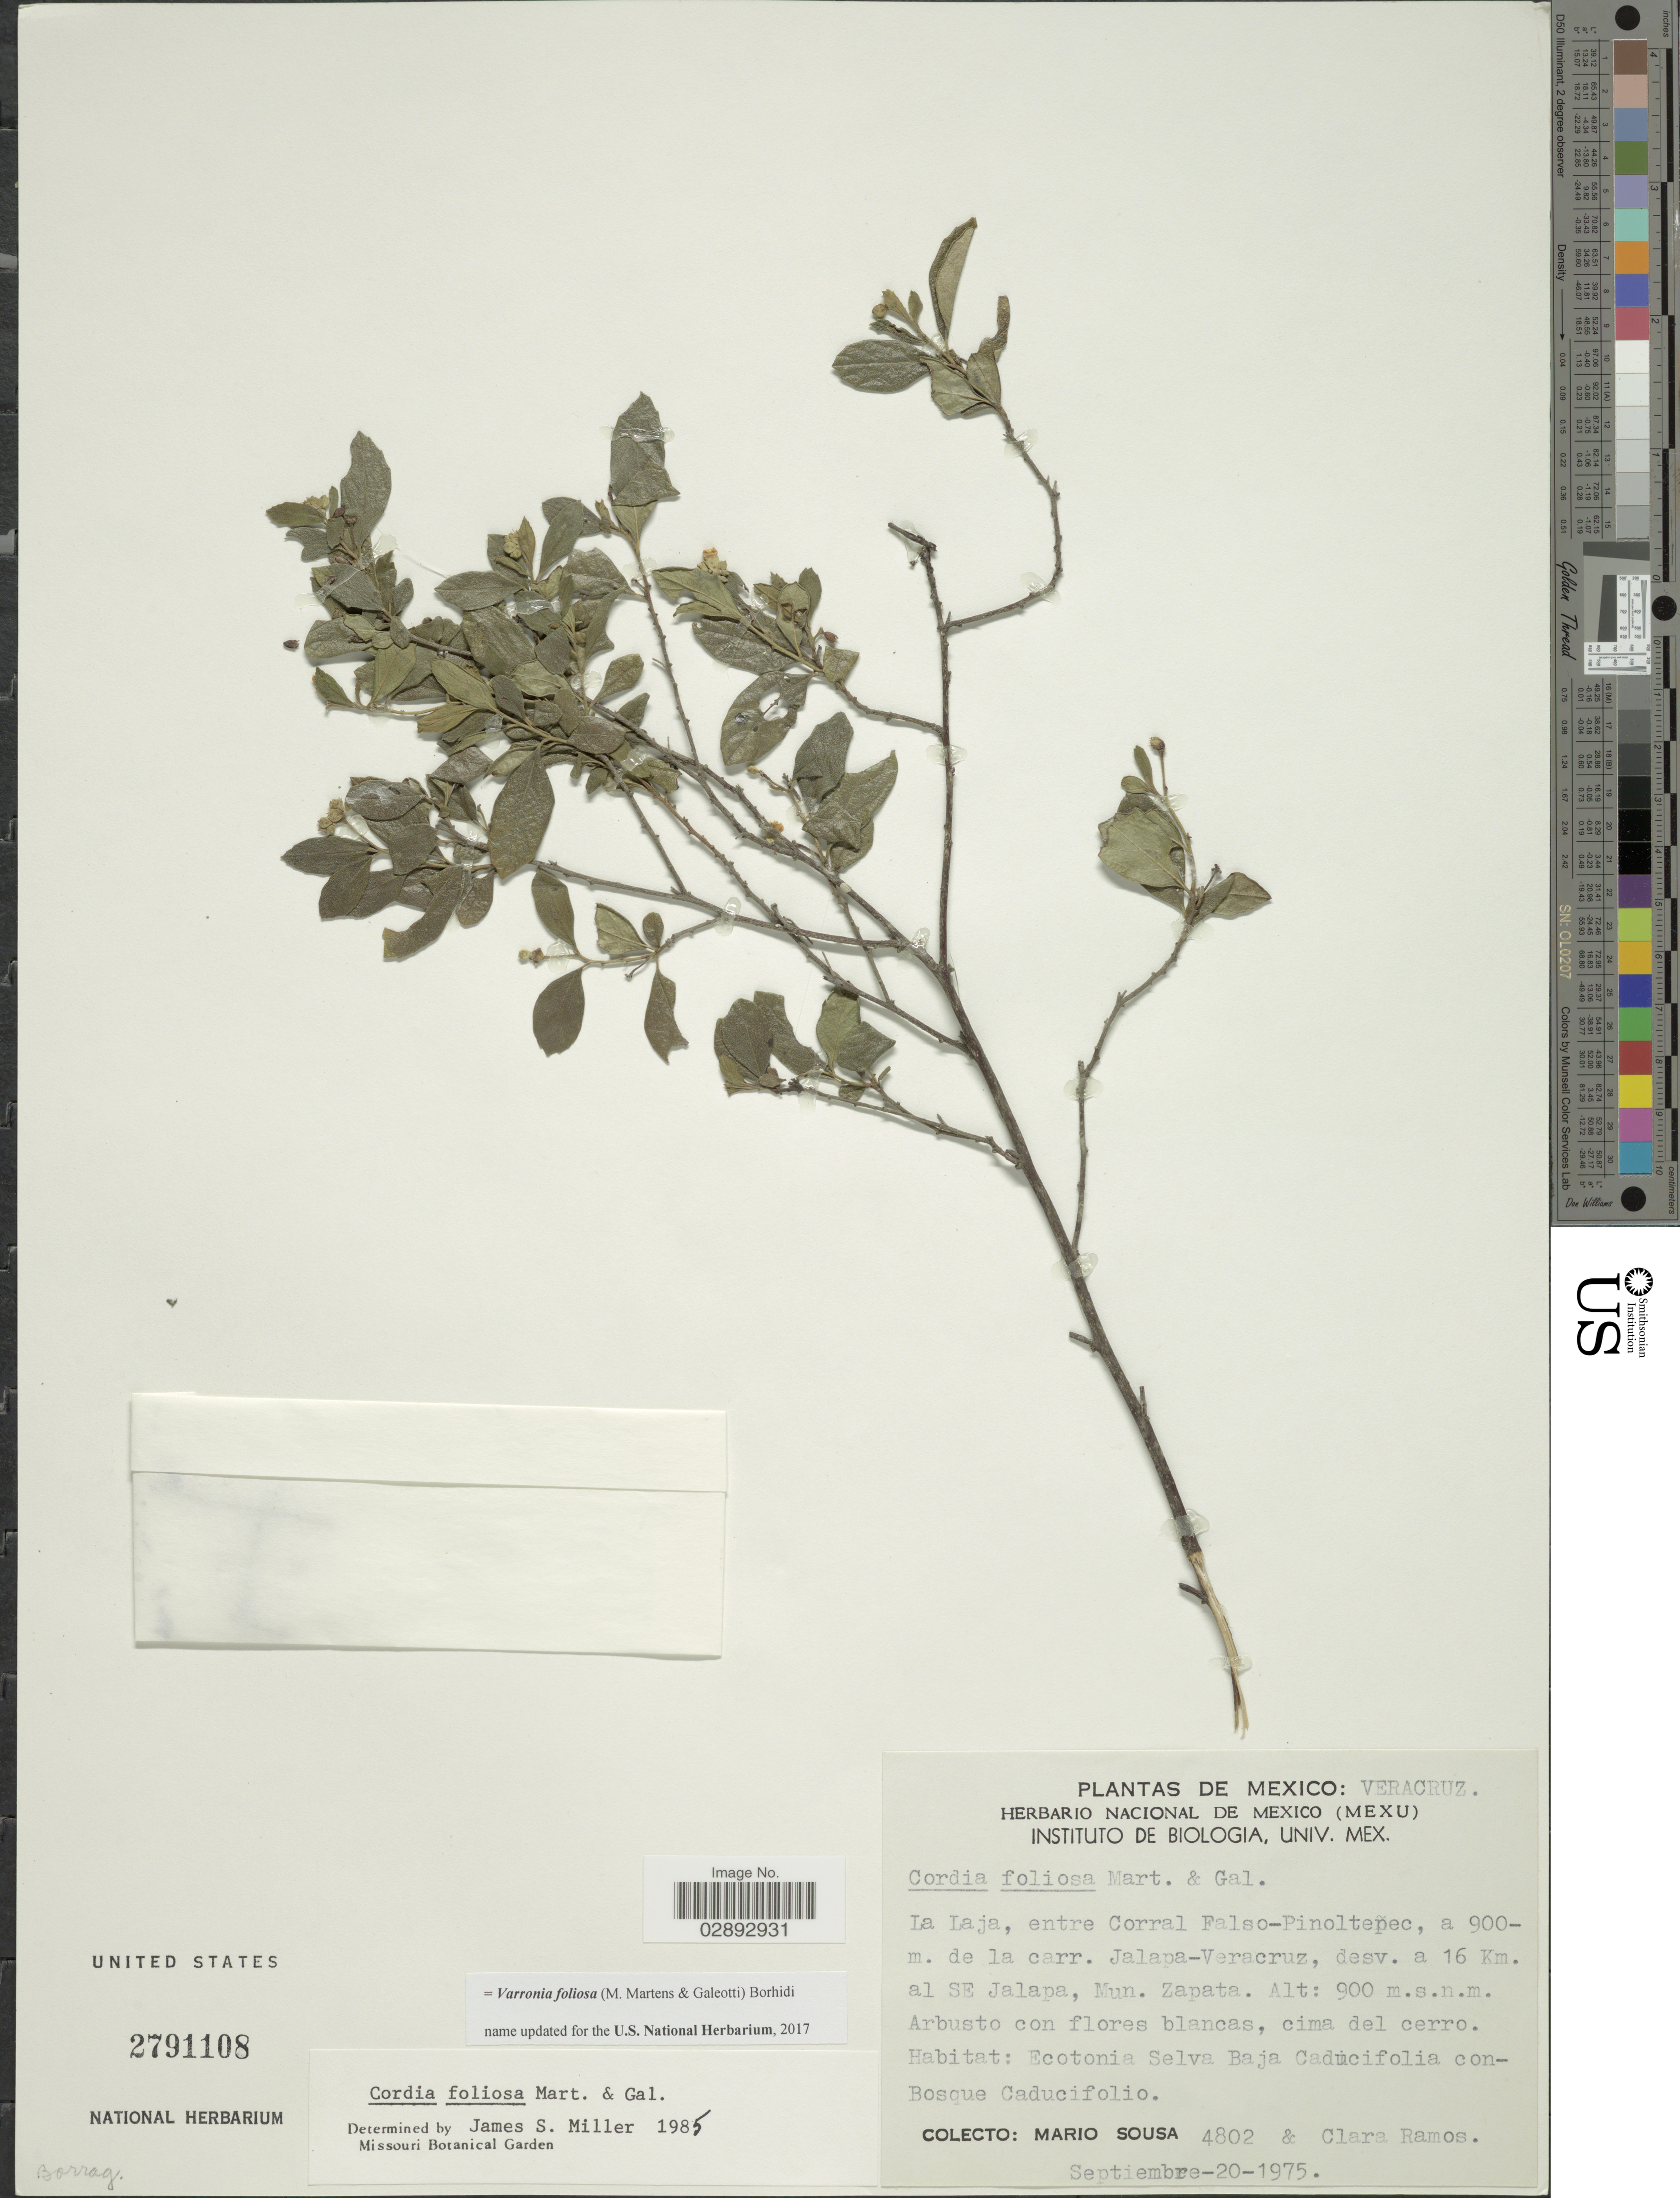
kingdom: Plantae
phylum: Tracheophyta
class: Magnoliopsida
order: Boraginales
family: Cordiaceae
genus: Varronia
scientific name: Varronia foliosa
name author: (M. Martens & Galeotti) Borhidi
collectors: M. Sousa S. & C. H. Ramos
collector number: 4802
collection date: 1975-09-20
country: Mexico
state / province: Veracruz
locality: La Laja, entre Corral Falso-Pinoltepec, de la carr. Jalapa-Veracruz, desv. a 16 Km. al SE Jalapa, Mun. Zapata.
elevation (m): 900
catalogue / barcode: US 2791108